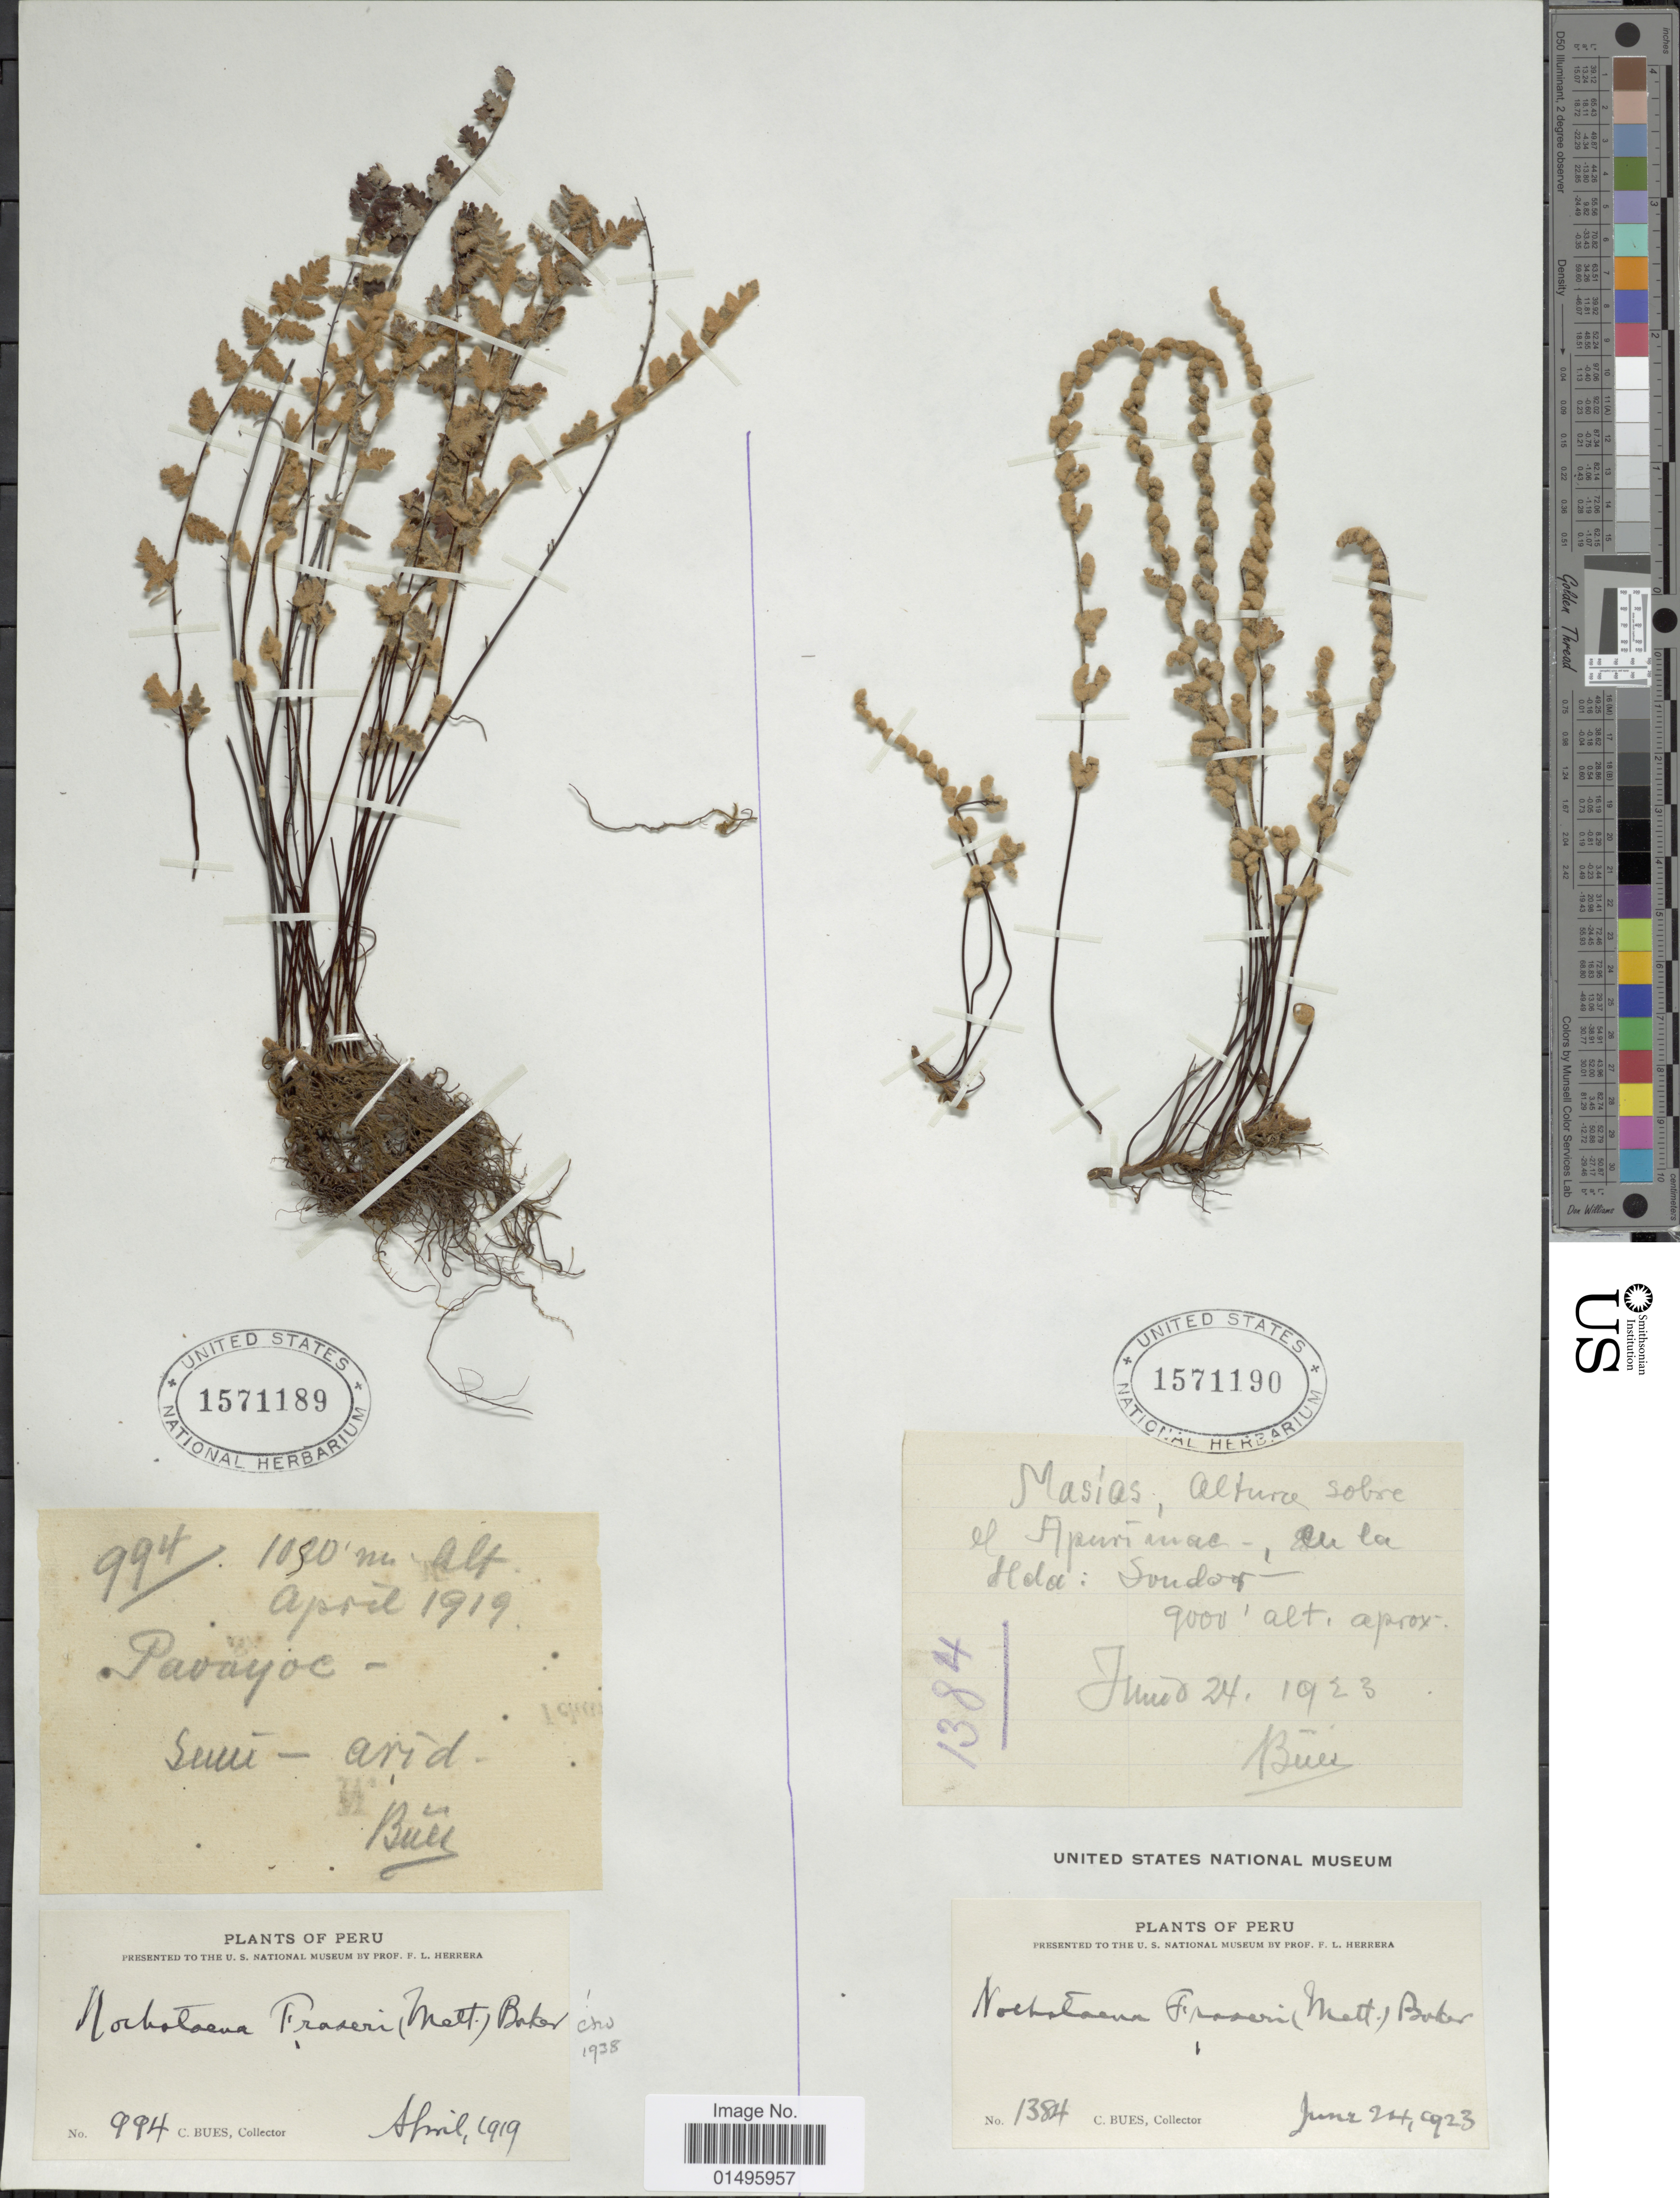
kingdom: Plantae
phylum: Tracheophyta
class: Polypodiopsida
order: Polypodiales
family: Pteridaceae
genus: Notholaena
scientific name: Notholaena fraseri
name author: (Mett.) Baker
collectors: C. Bues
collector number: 994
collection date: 1919-04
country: Peru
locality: Peru, Pavayoc.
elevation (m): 1050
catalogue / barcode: US 1571189